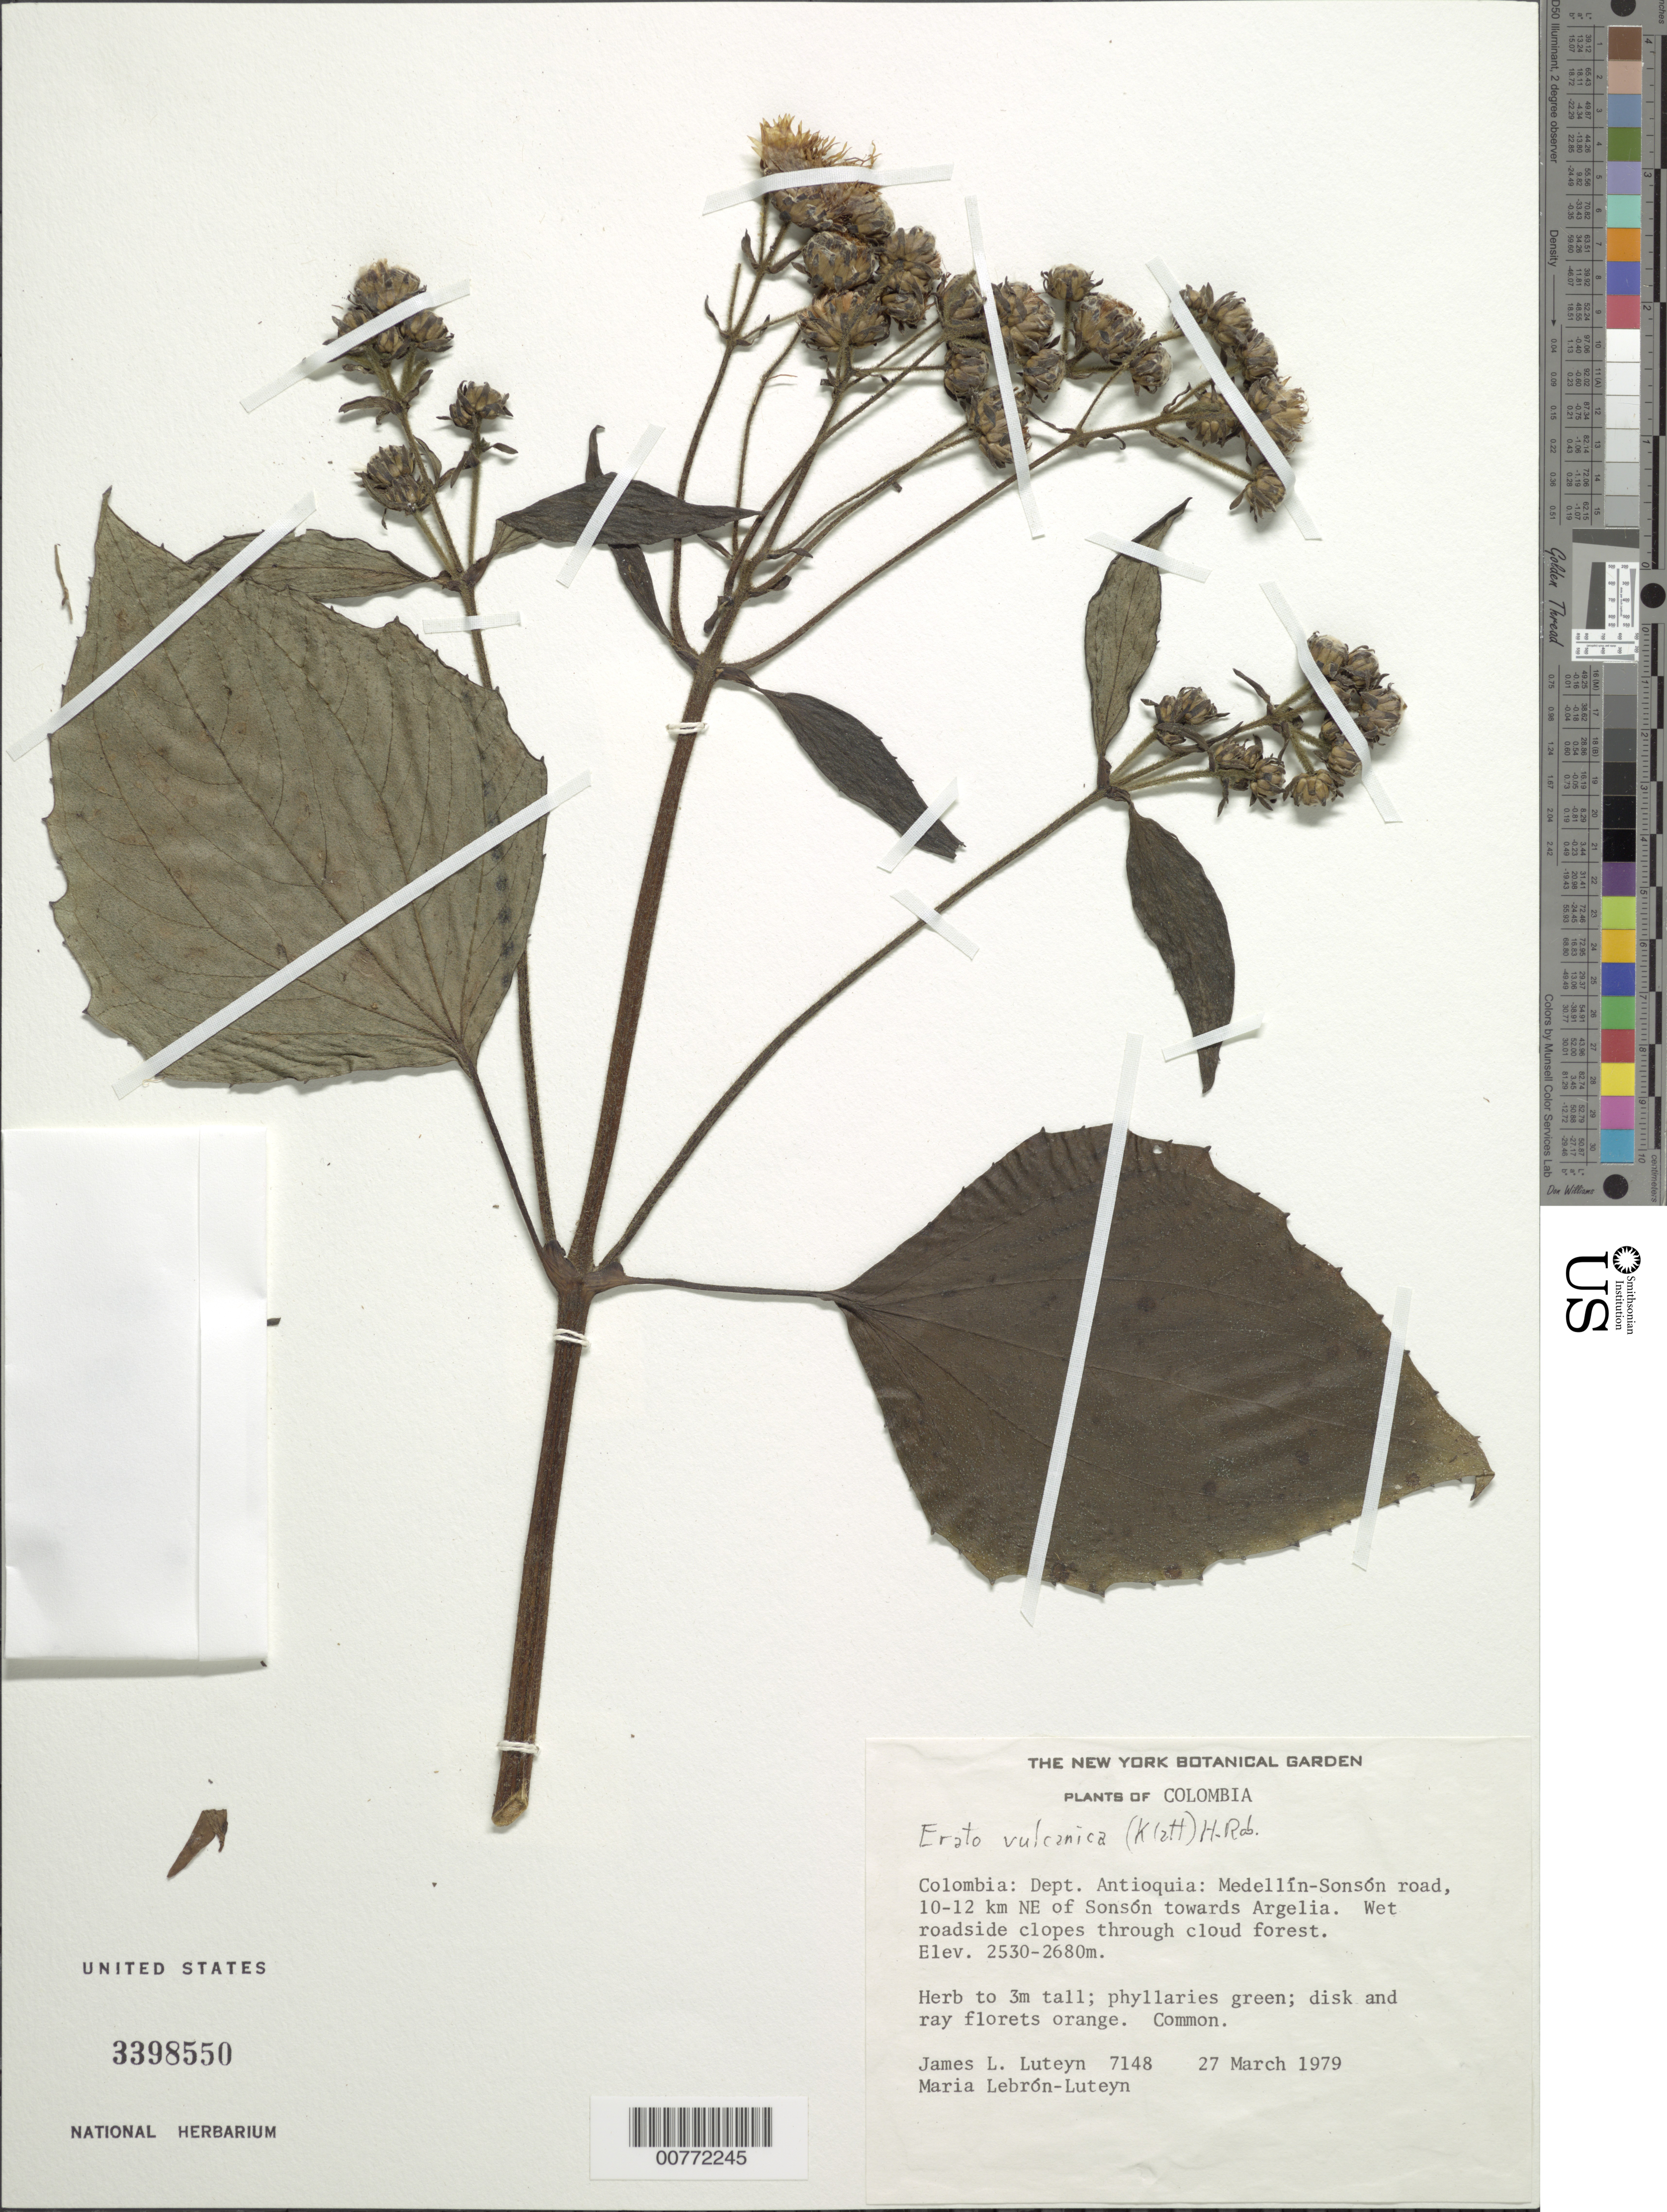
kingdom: Plantae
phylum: Tracheophyta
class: Magnoliopsida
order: Asterales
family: Asteraceae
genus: Erato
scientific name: Erato vulcanica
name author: (Klatt) H. Rob.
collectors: J. L. Luteyn & M. L. Lebrón-Luteyn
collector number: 7148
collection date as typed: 27-Mar-79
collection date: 1979-03-27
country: Colombia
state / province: Antioquia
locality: Medellin-Sonson rd 10-12km NE o f Sonson towards Argelia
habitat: Wet roadside clopes through cloud forest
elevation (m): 2530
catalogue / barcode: US 3398550